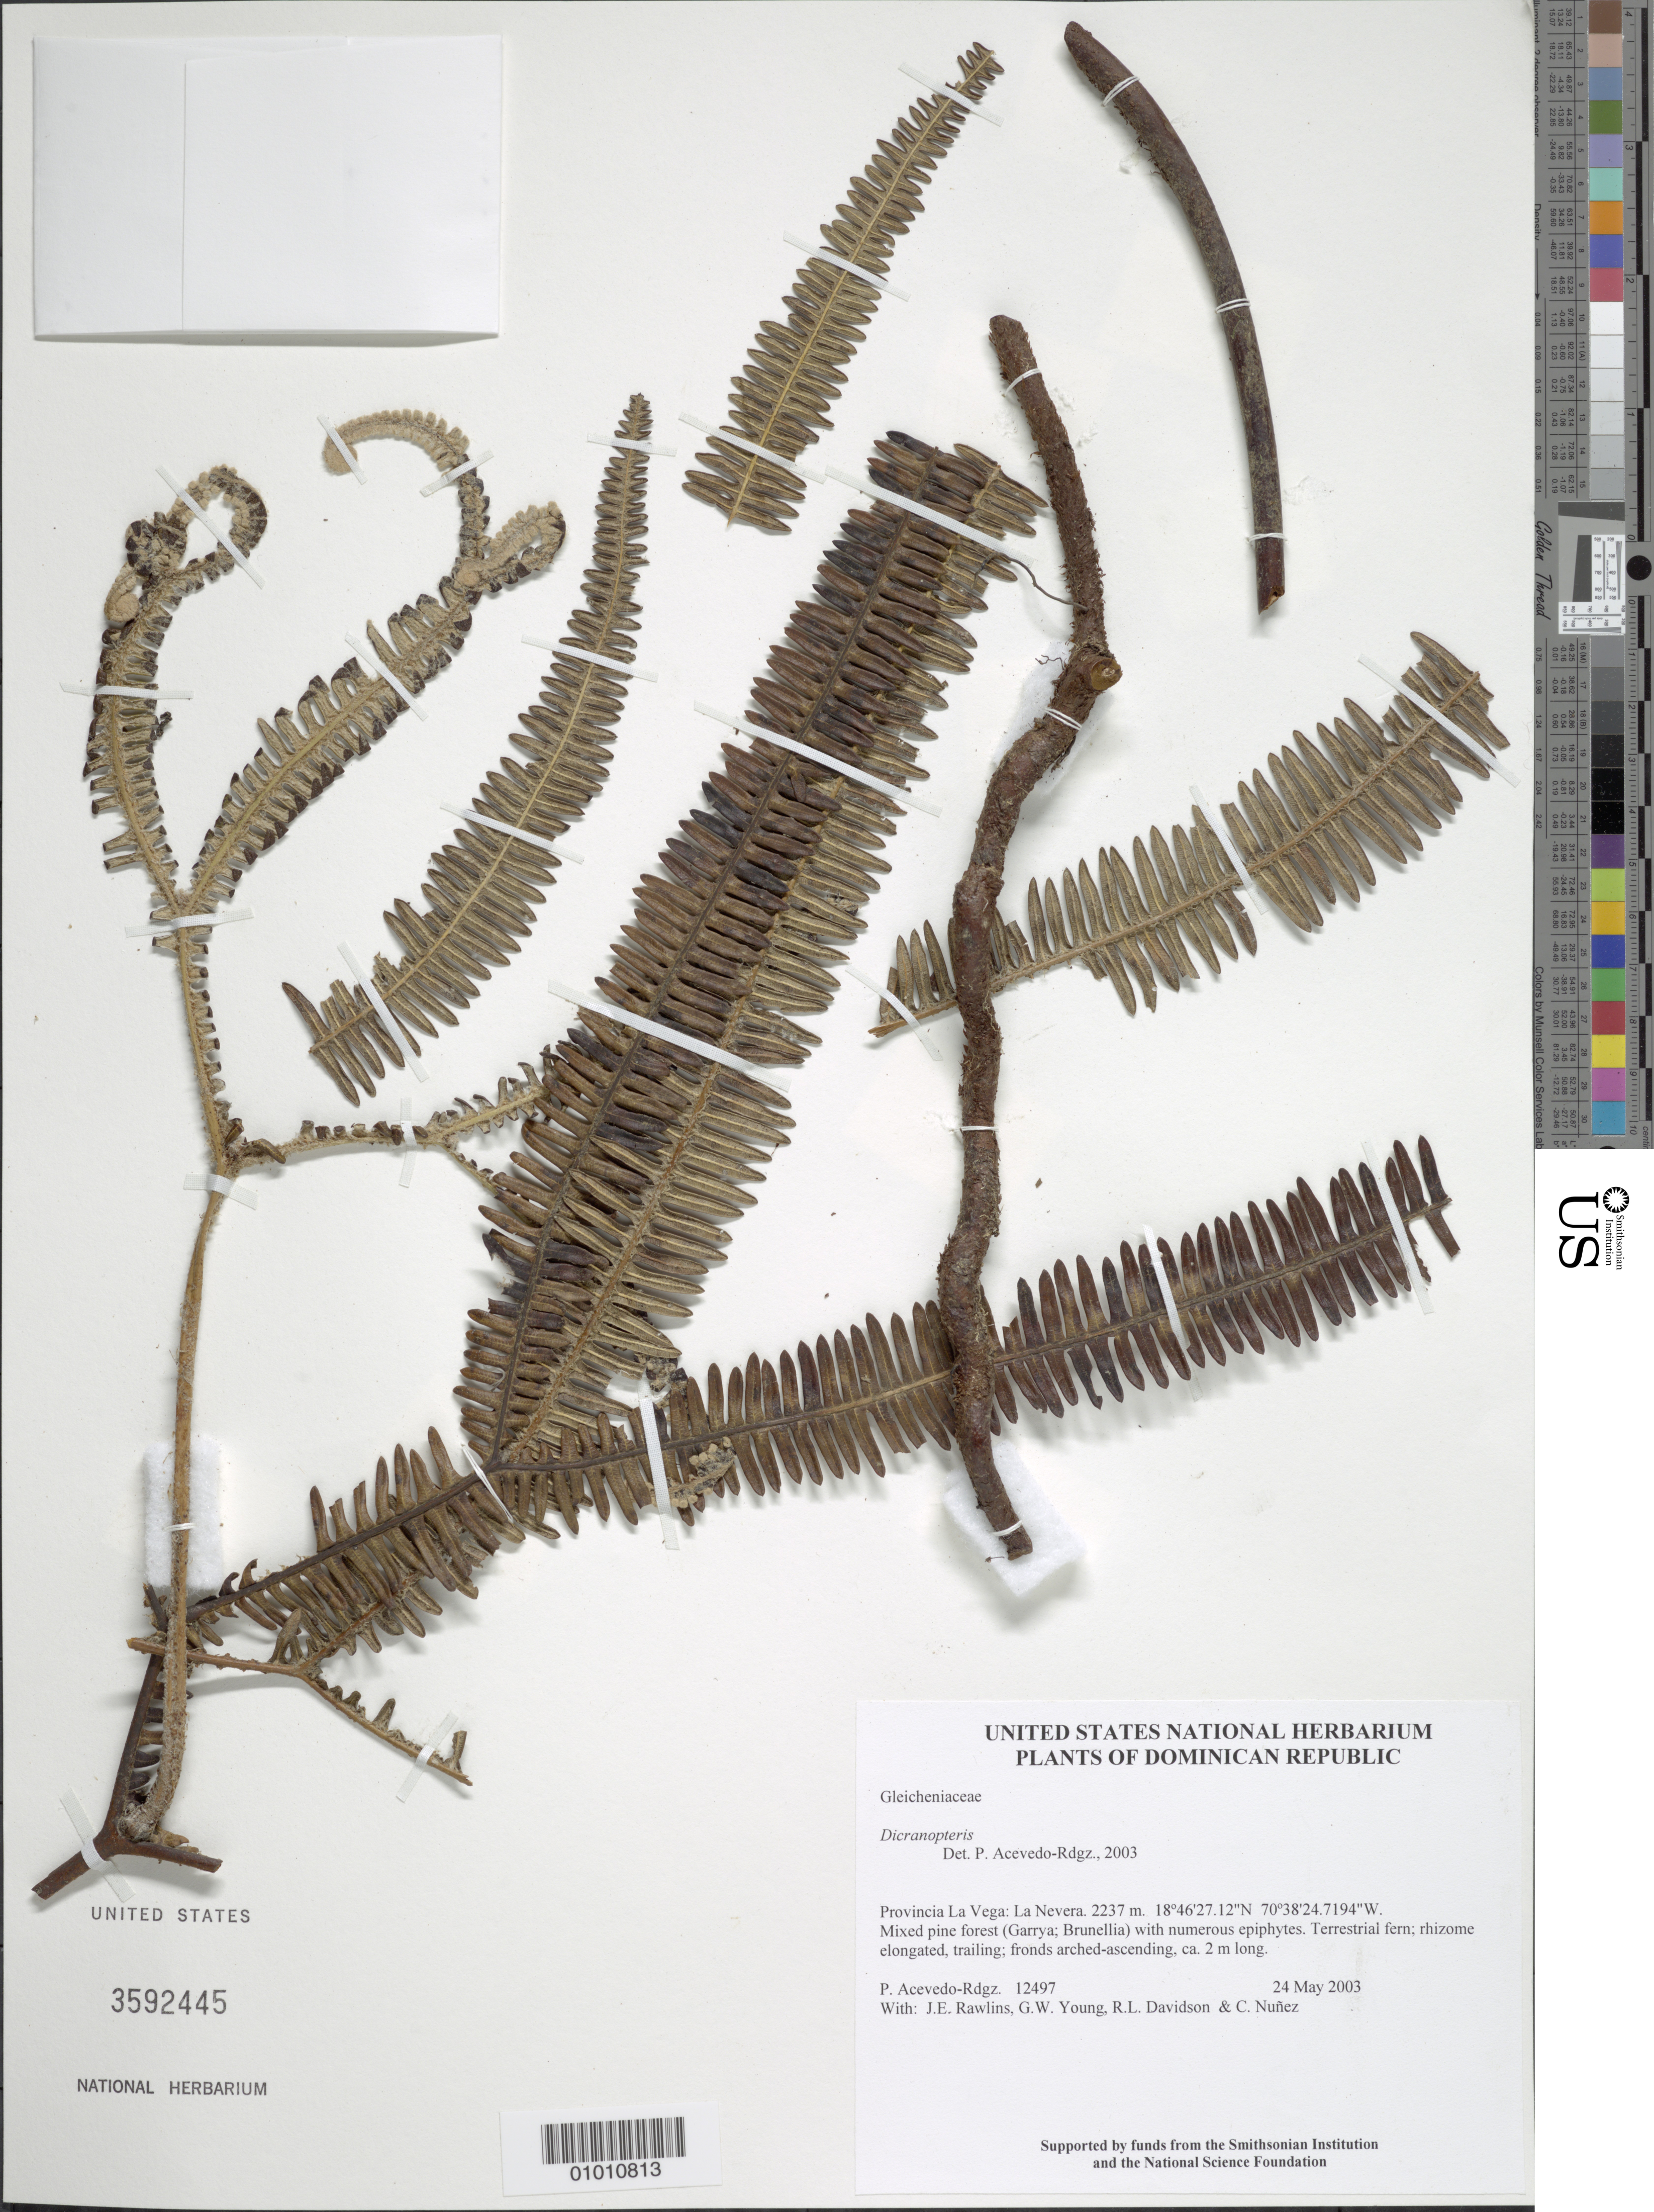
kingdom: Plantae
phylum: Tracheophyta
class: Polypodiopsida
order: Gleicheniales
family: Gleicheniaceae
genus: Sticherus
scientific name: Sticherus albus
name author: J. Gonzales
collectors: P. Acevedo-Rodr., J. Rawlins, G. Young, R. Davidson & C. Nunez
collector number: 12497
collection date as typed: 24 May 2003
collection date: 2003-05-24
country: Dominican Republic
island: Hispaniola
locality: Provincia La Vega: La Nevera.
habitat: Mixed pine forest (Garrya; Brunellia) with numerous epiphytes.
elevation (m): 2237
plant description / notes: US, K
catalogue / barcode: US 3592445